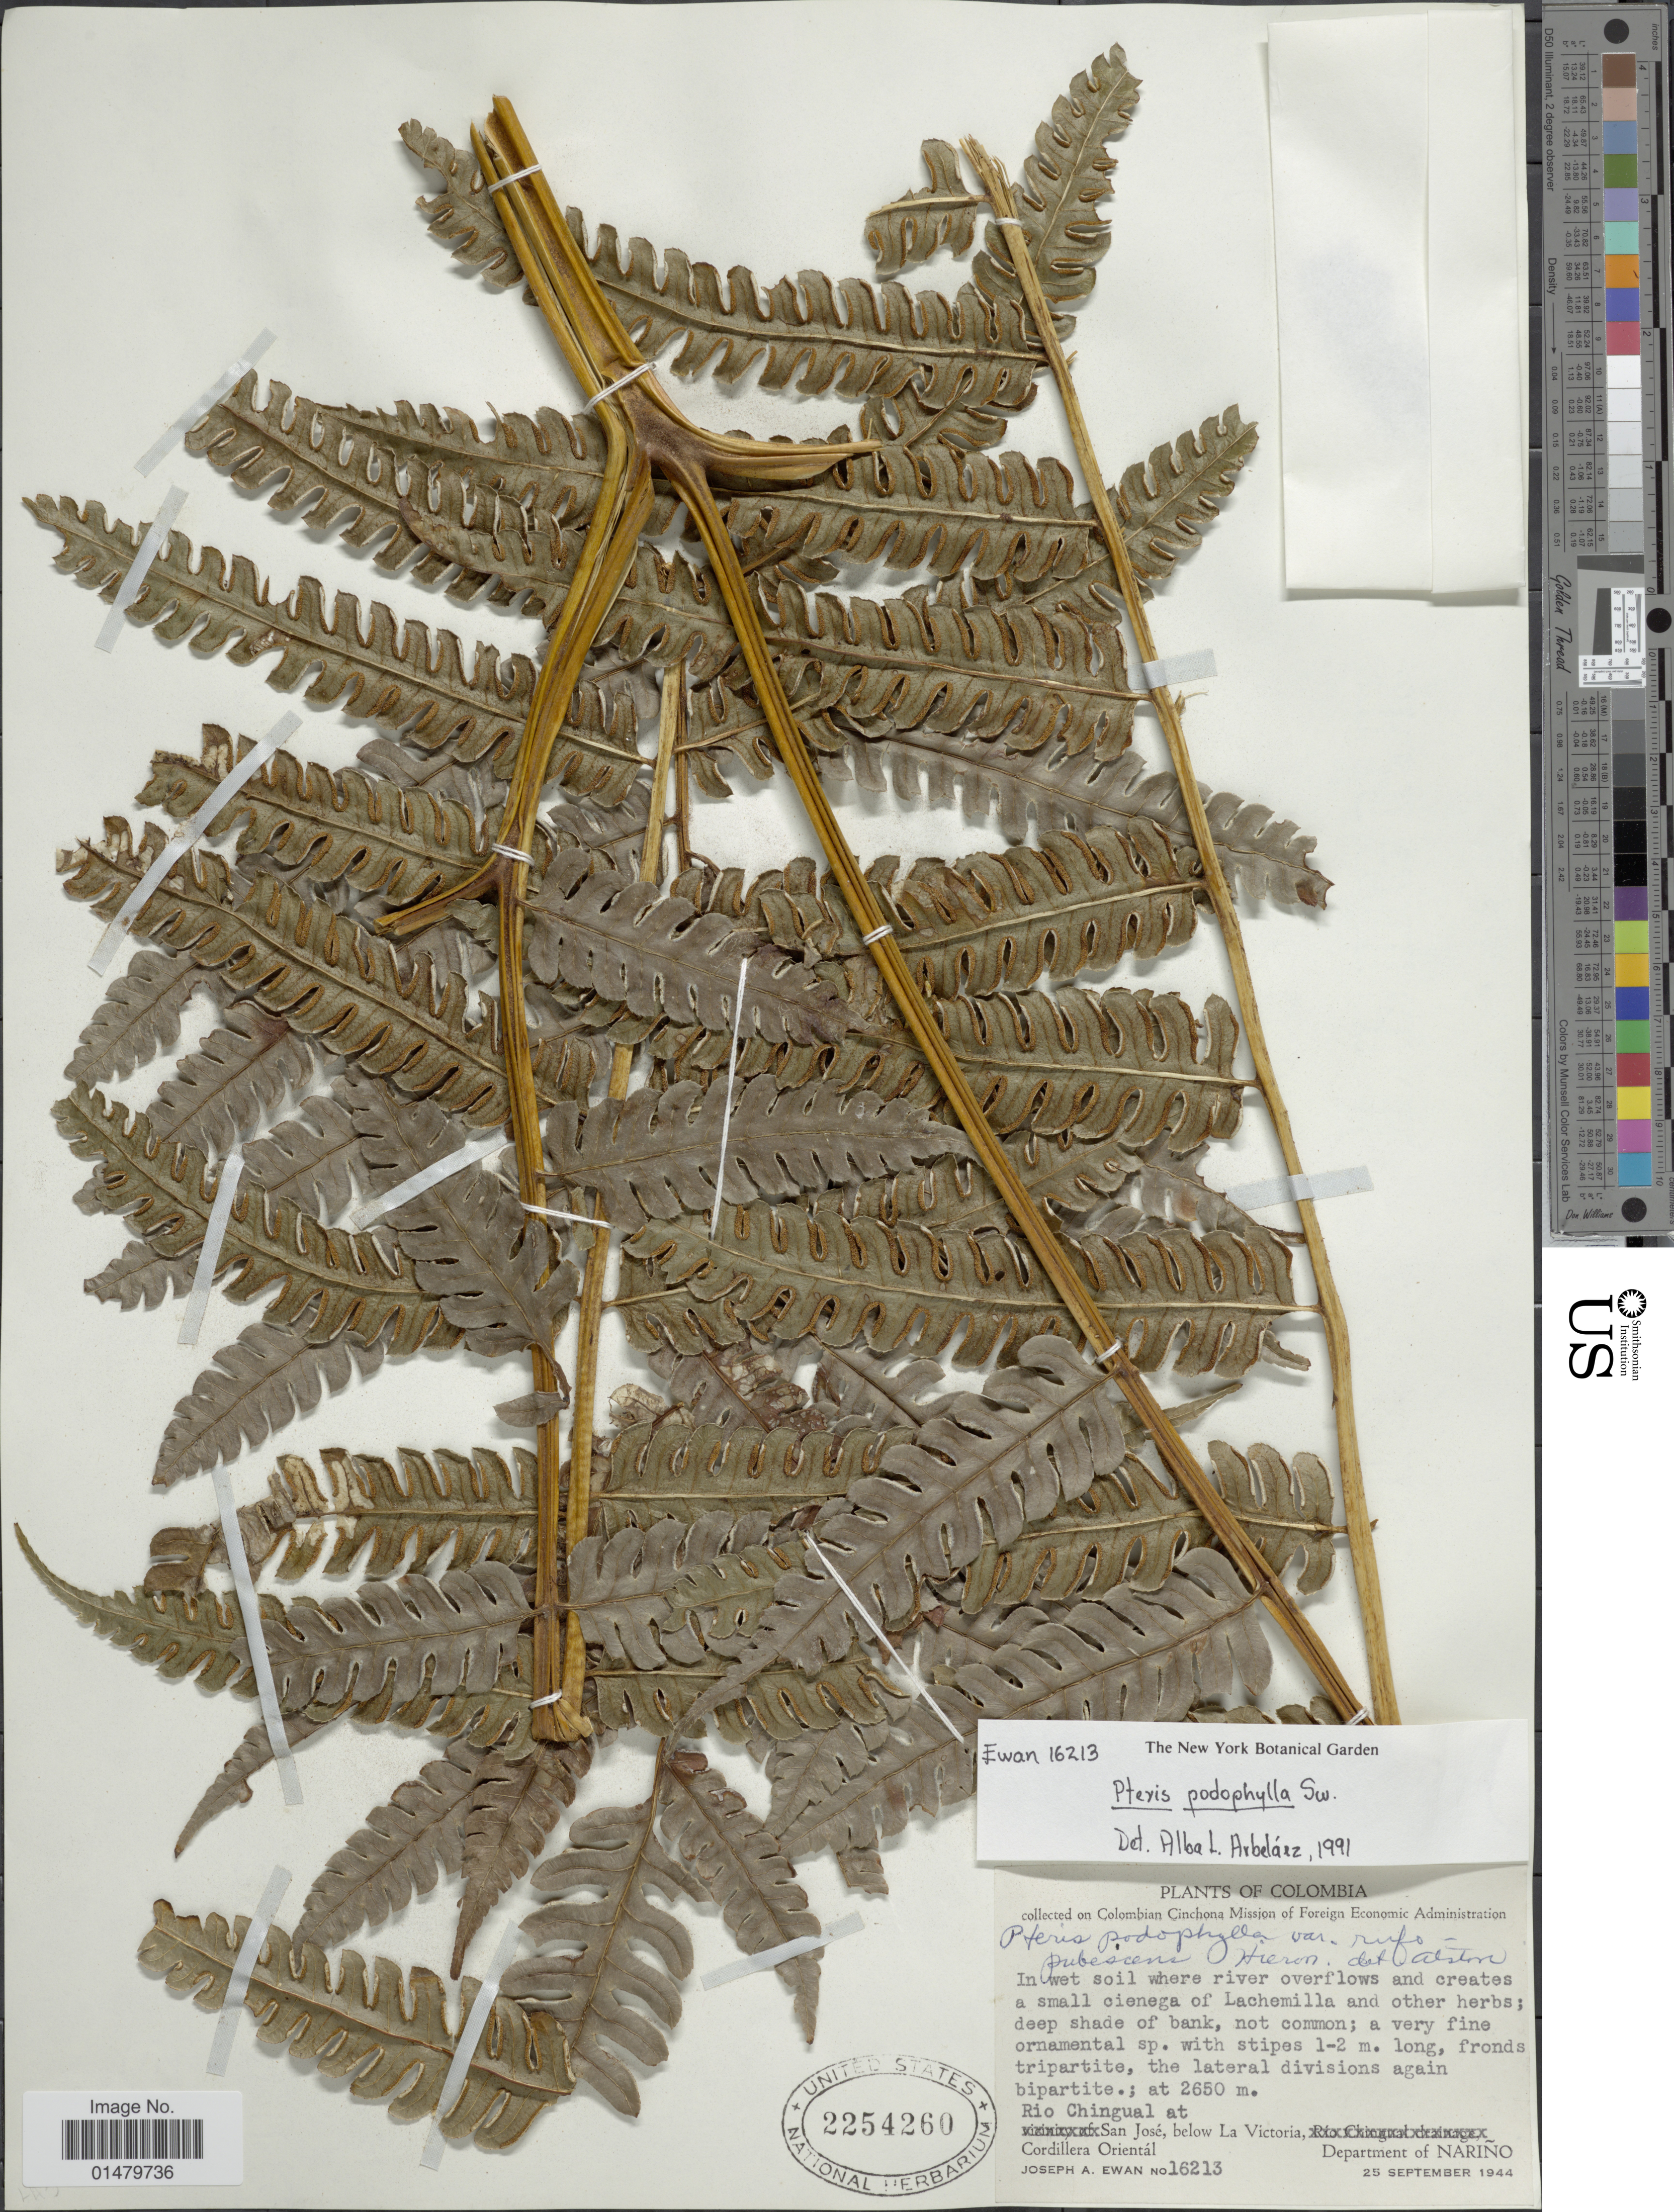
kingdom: Plantae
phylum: Tracheophyta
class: Polypodiopsida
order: Polypodiales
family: Pteridaceae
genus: Pteris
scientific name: Pteris podophylla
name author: Sw.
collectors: J. A. Ewan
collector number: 16213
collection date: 1944-09-25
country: Colombia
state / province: Nariño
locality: Rio Chingual at San Jose, below La Victoria, Cordillera Oriental. Department of Narino.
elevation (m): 2650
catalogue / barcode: US 2254260